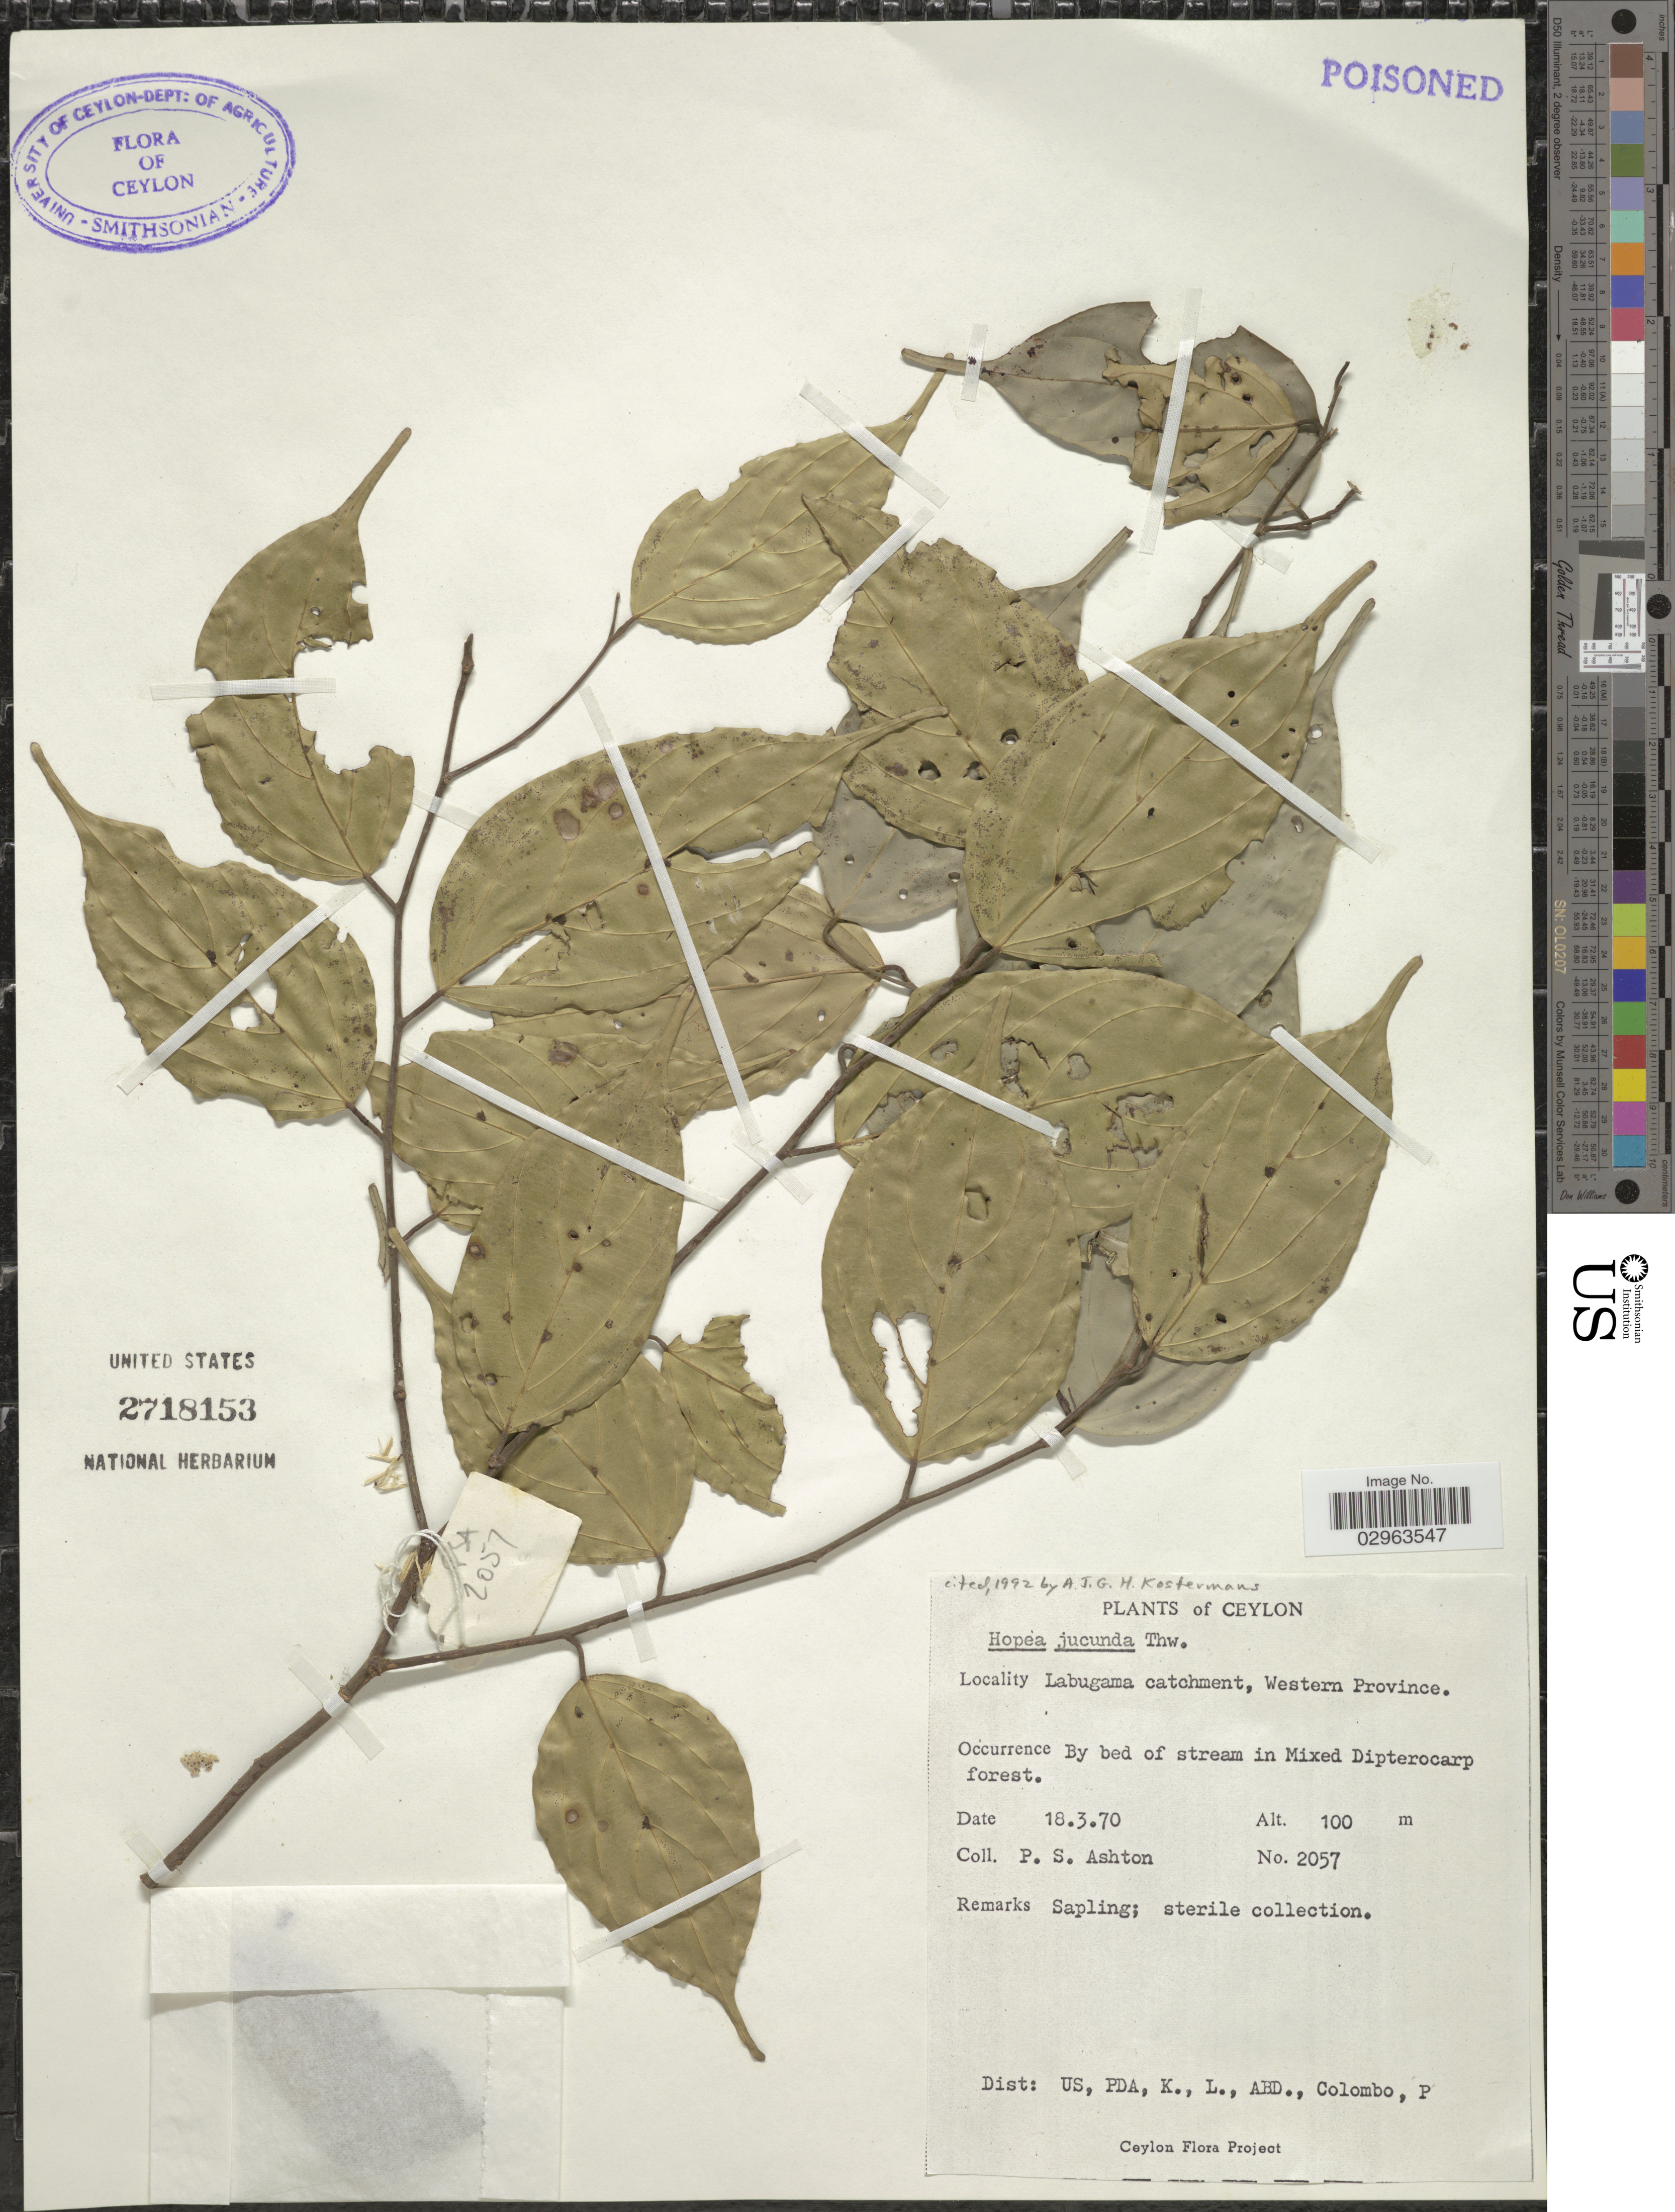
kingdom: Plantae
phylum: Tracheophyta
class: Magnoliopsida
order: Malvales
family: Dipterocarpaceae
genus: Hopea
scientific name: Hopea jucunda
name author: Thwaites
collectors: P. S. Ashton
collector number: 2057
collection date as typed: Transcribed d/m/y: 18/3/70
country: Sri Lanka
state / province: Western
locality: Ceylon. Labugama catchment.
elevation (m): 100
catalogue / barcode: US 2718153